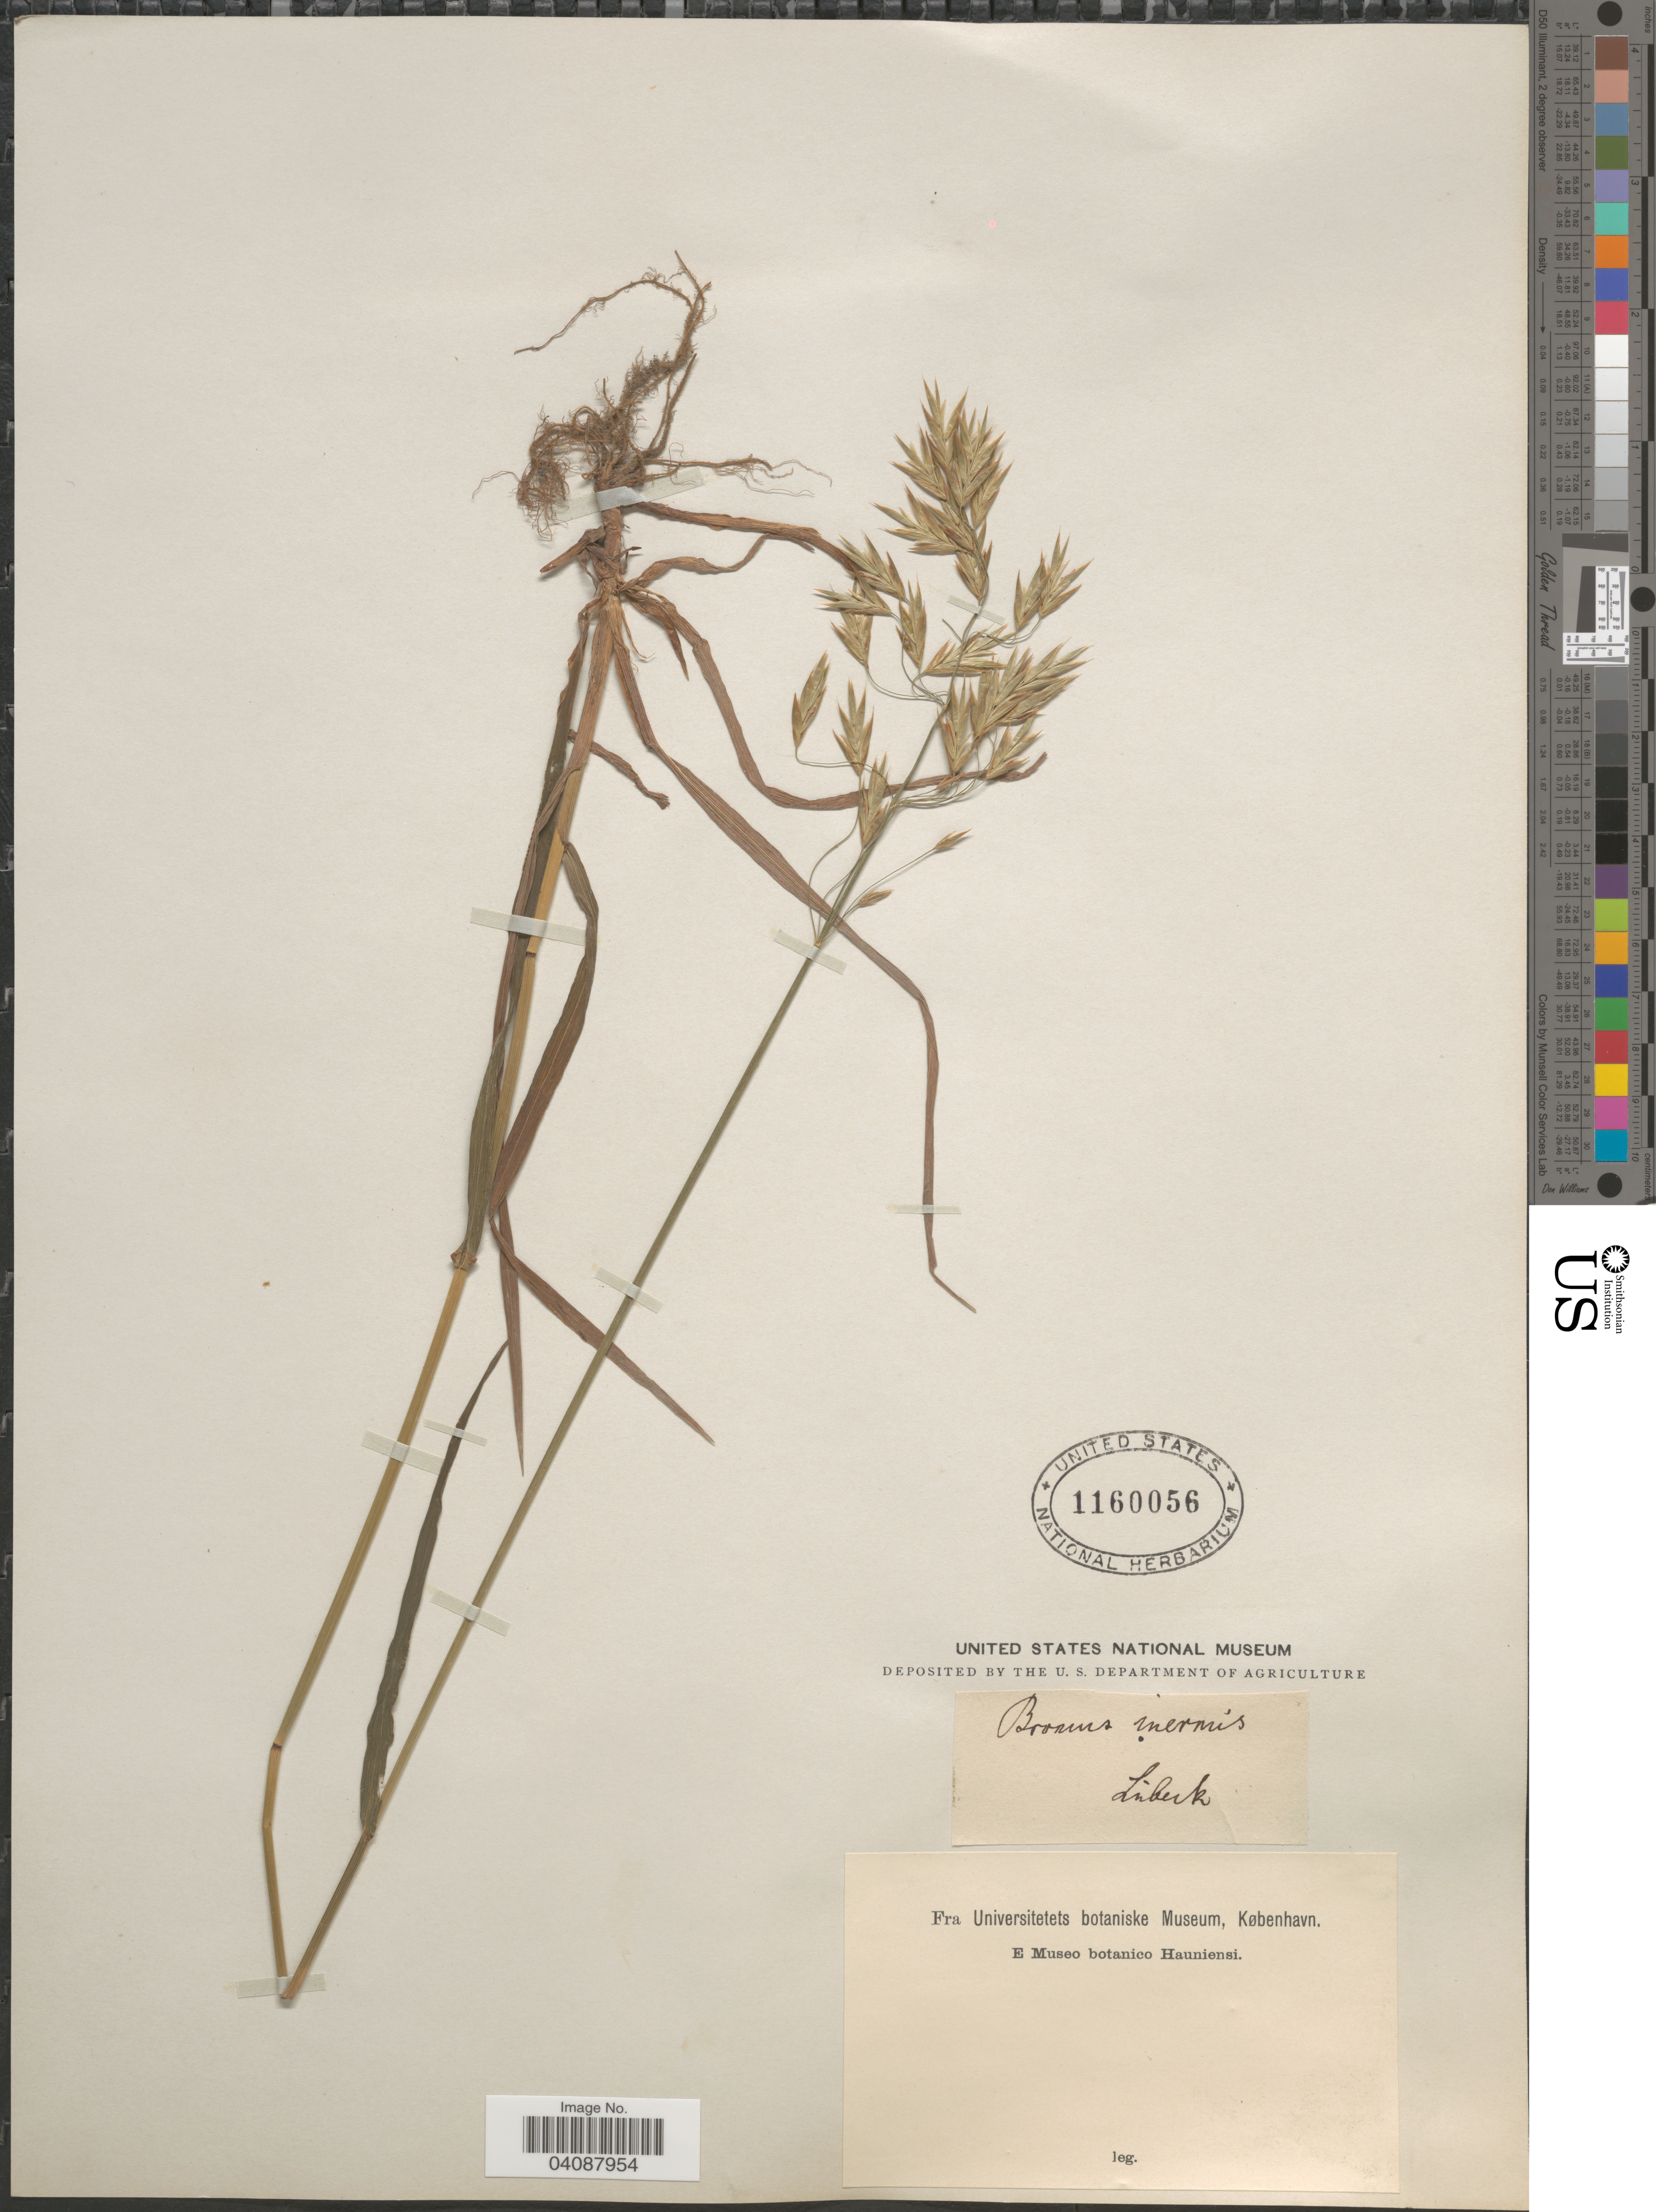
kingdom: Plantae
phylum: Tracheophyta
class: Liliopsida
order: Poales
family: Poaceae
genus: Bromus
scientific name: Bromus inermis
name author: Leyss.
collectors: ex Mus. Bot. Hauniense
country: Czechia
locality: Liberk.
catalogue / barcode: US 1160056